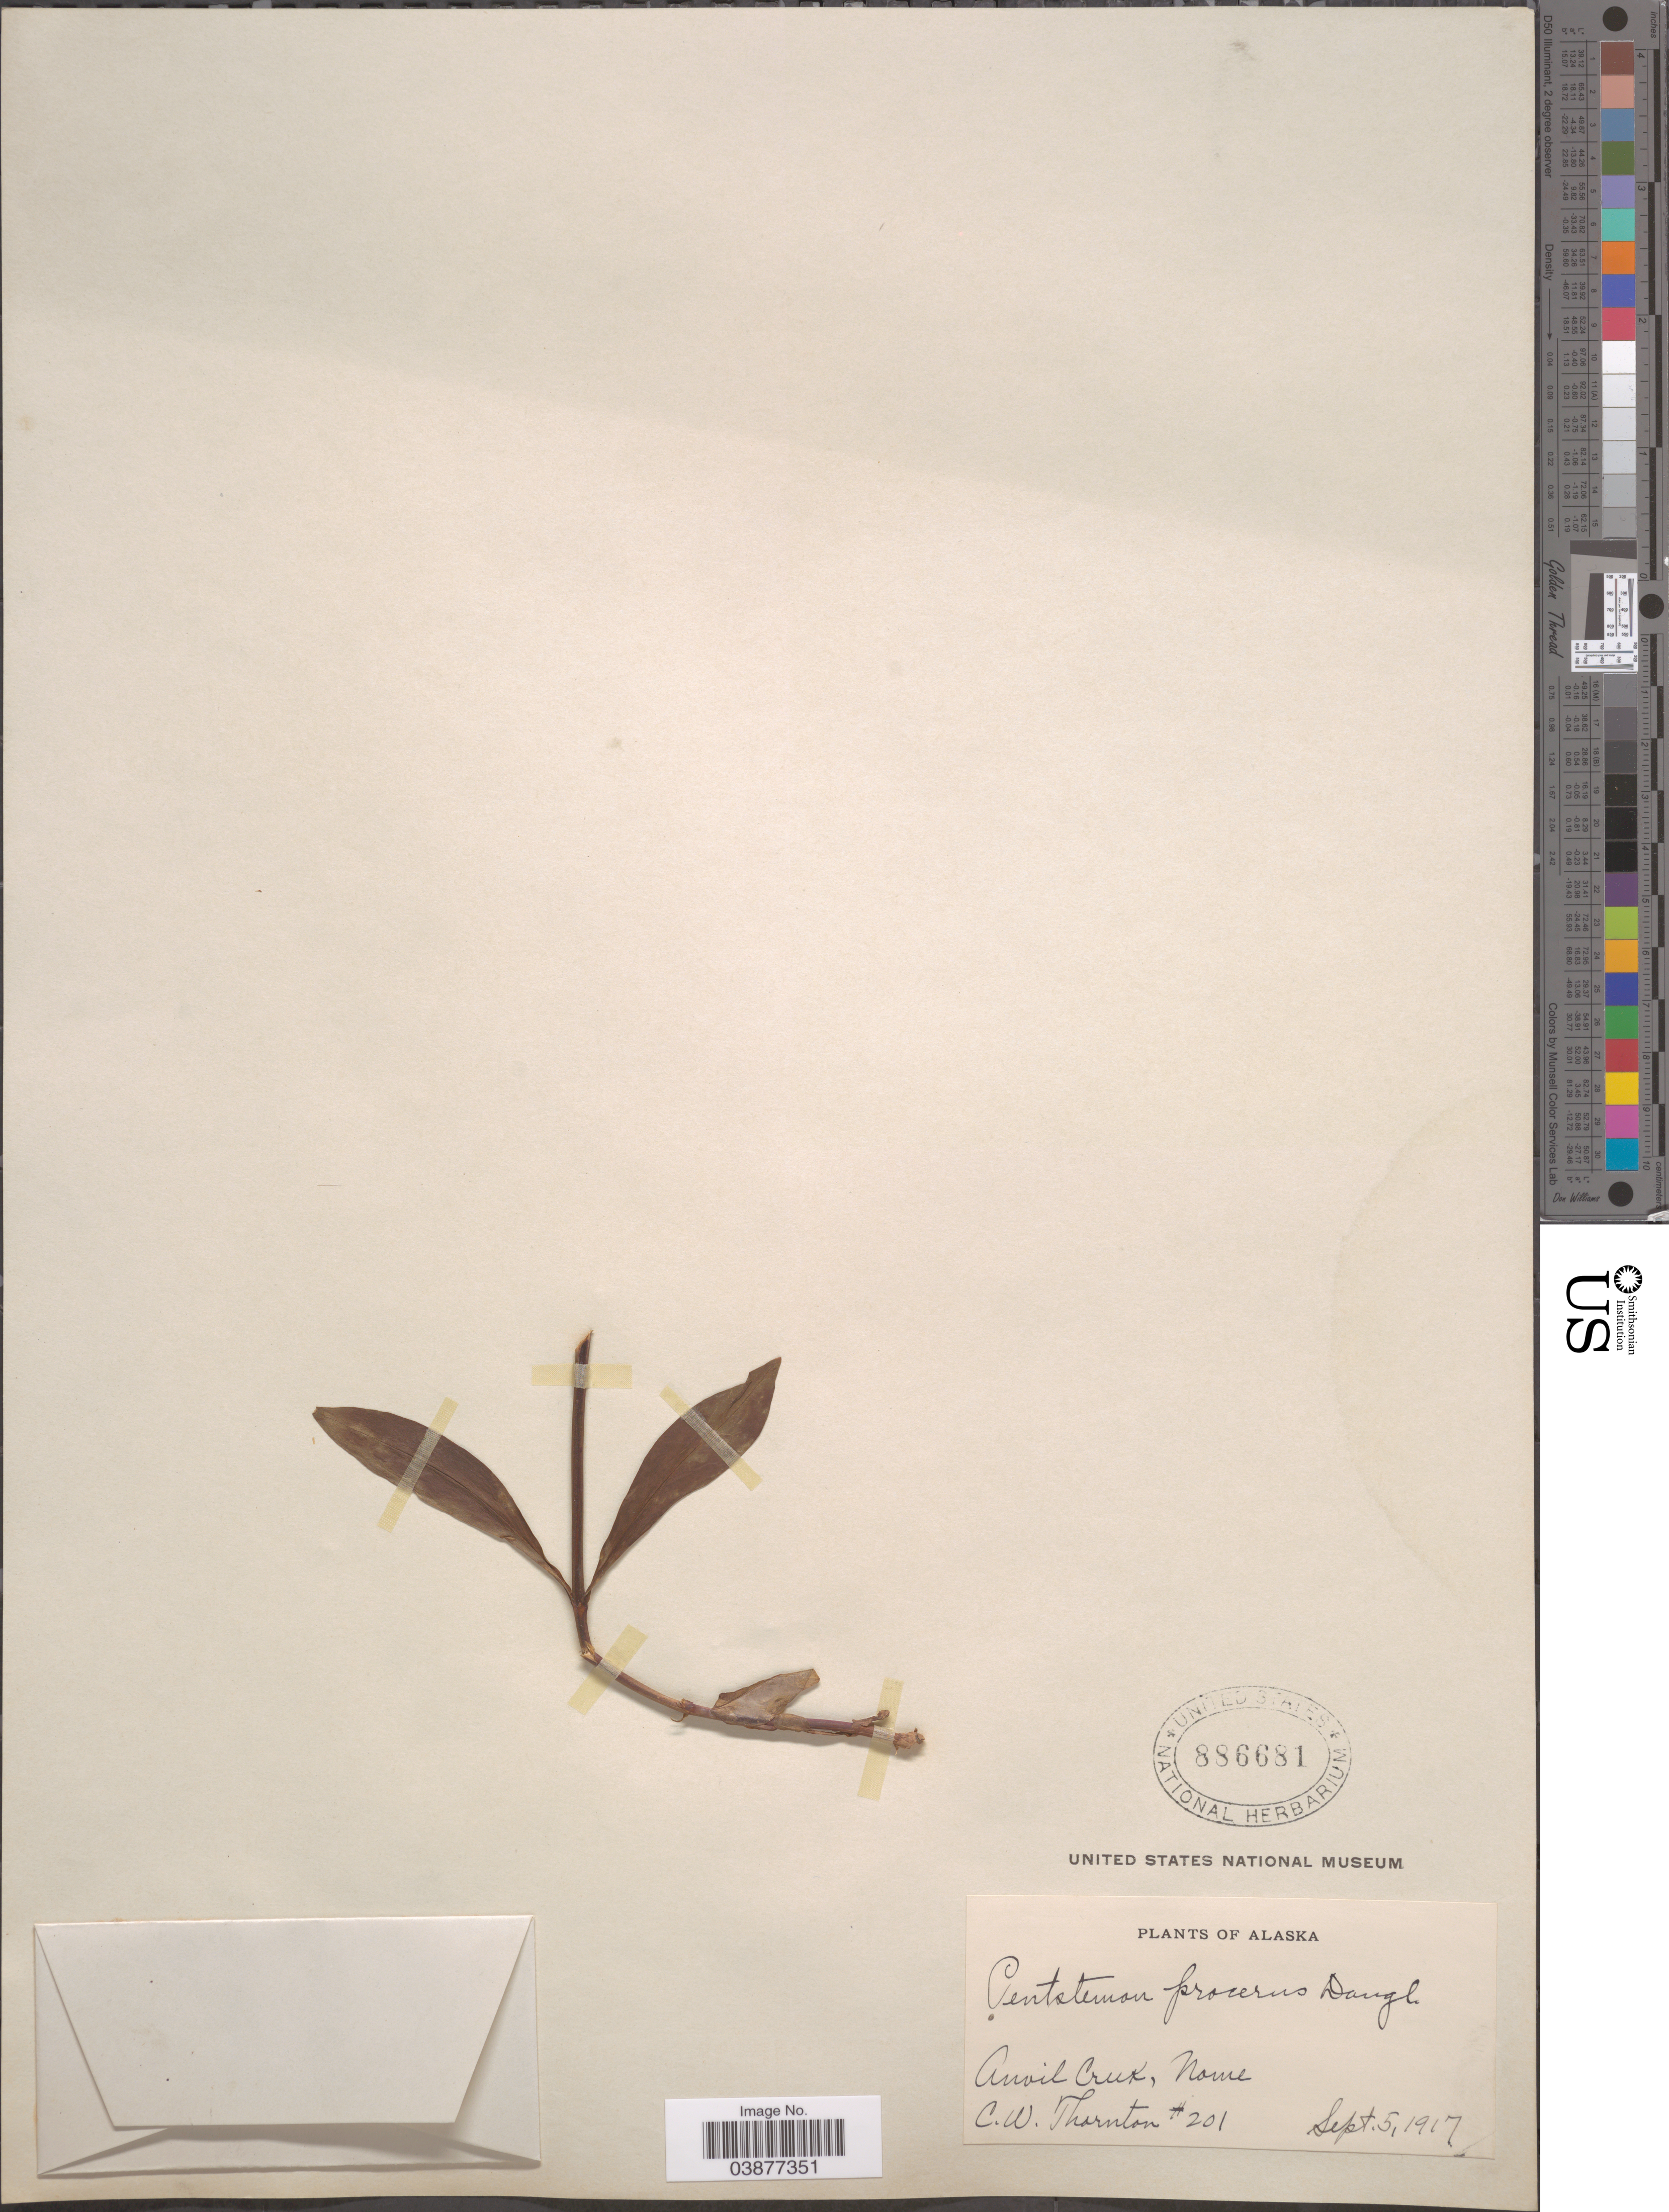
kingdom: Plantae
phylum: Tracheophyta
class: Magnoliopsida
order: Lamiales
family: Plantaginaceae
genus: Penstemon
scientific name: Penstemon procerus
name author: Douglas ex Graham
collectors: C. Thornton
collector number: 201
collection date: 1917-09-05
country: United States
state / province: Alaska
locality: Anvil Creek, Nome.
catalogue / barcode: US 886681